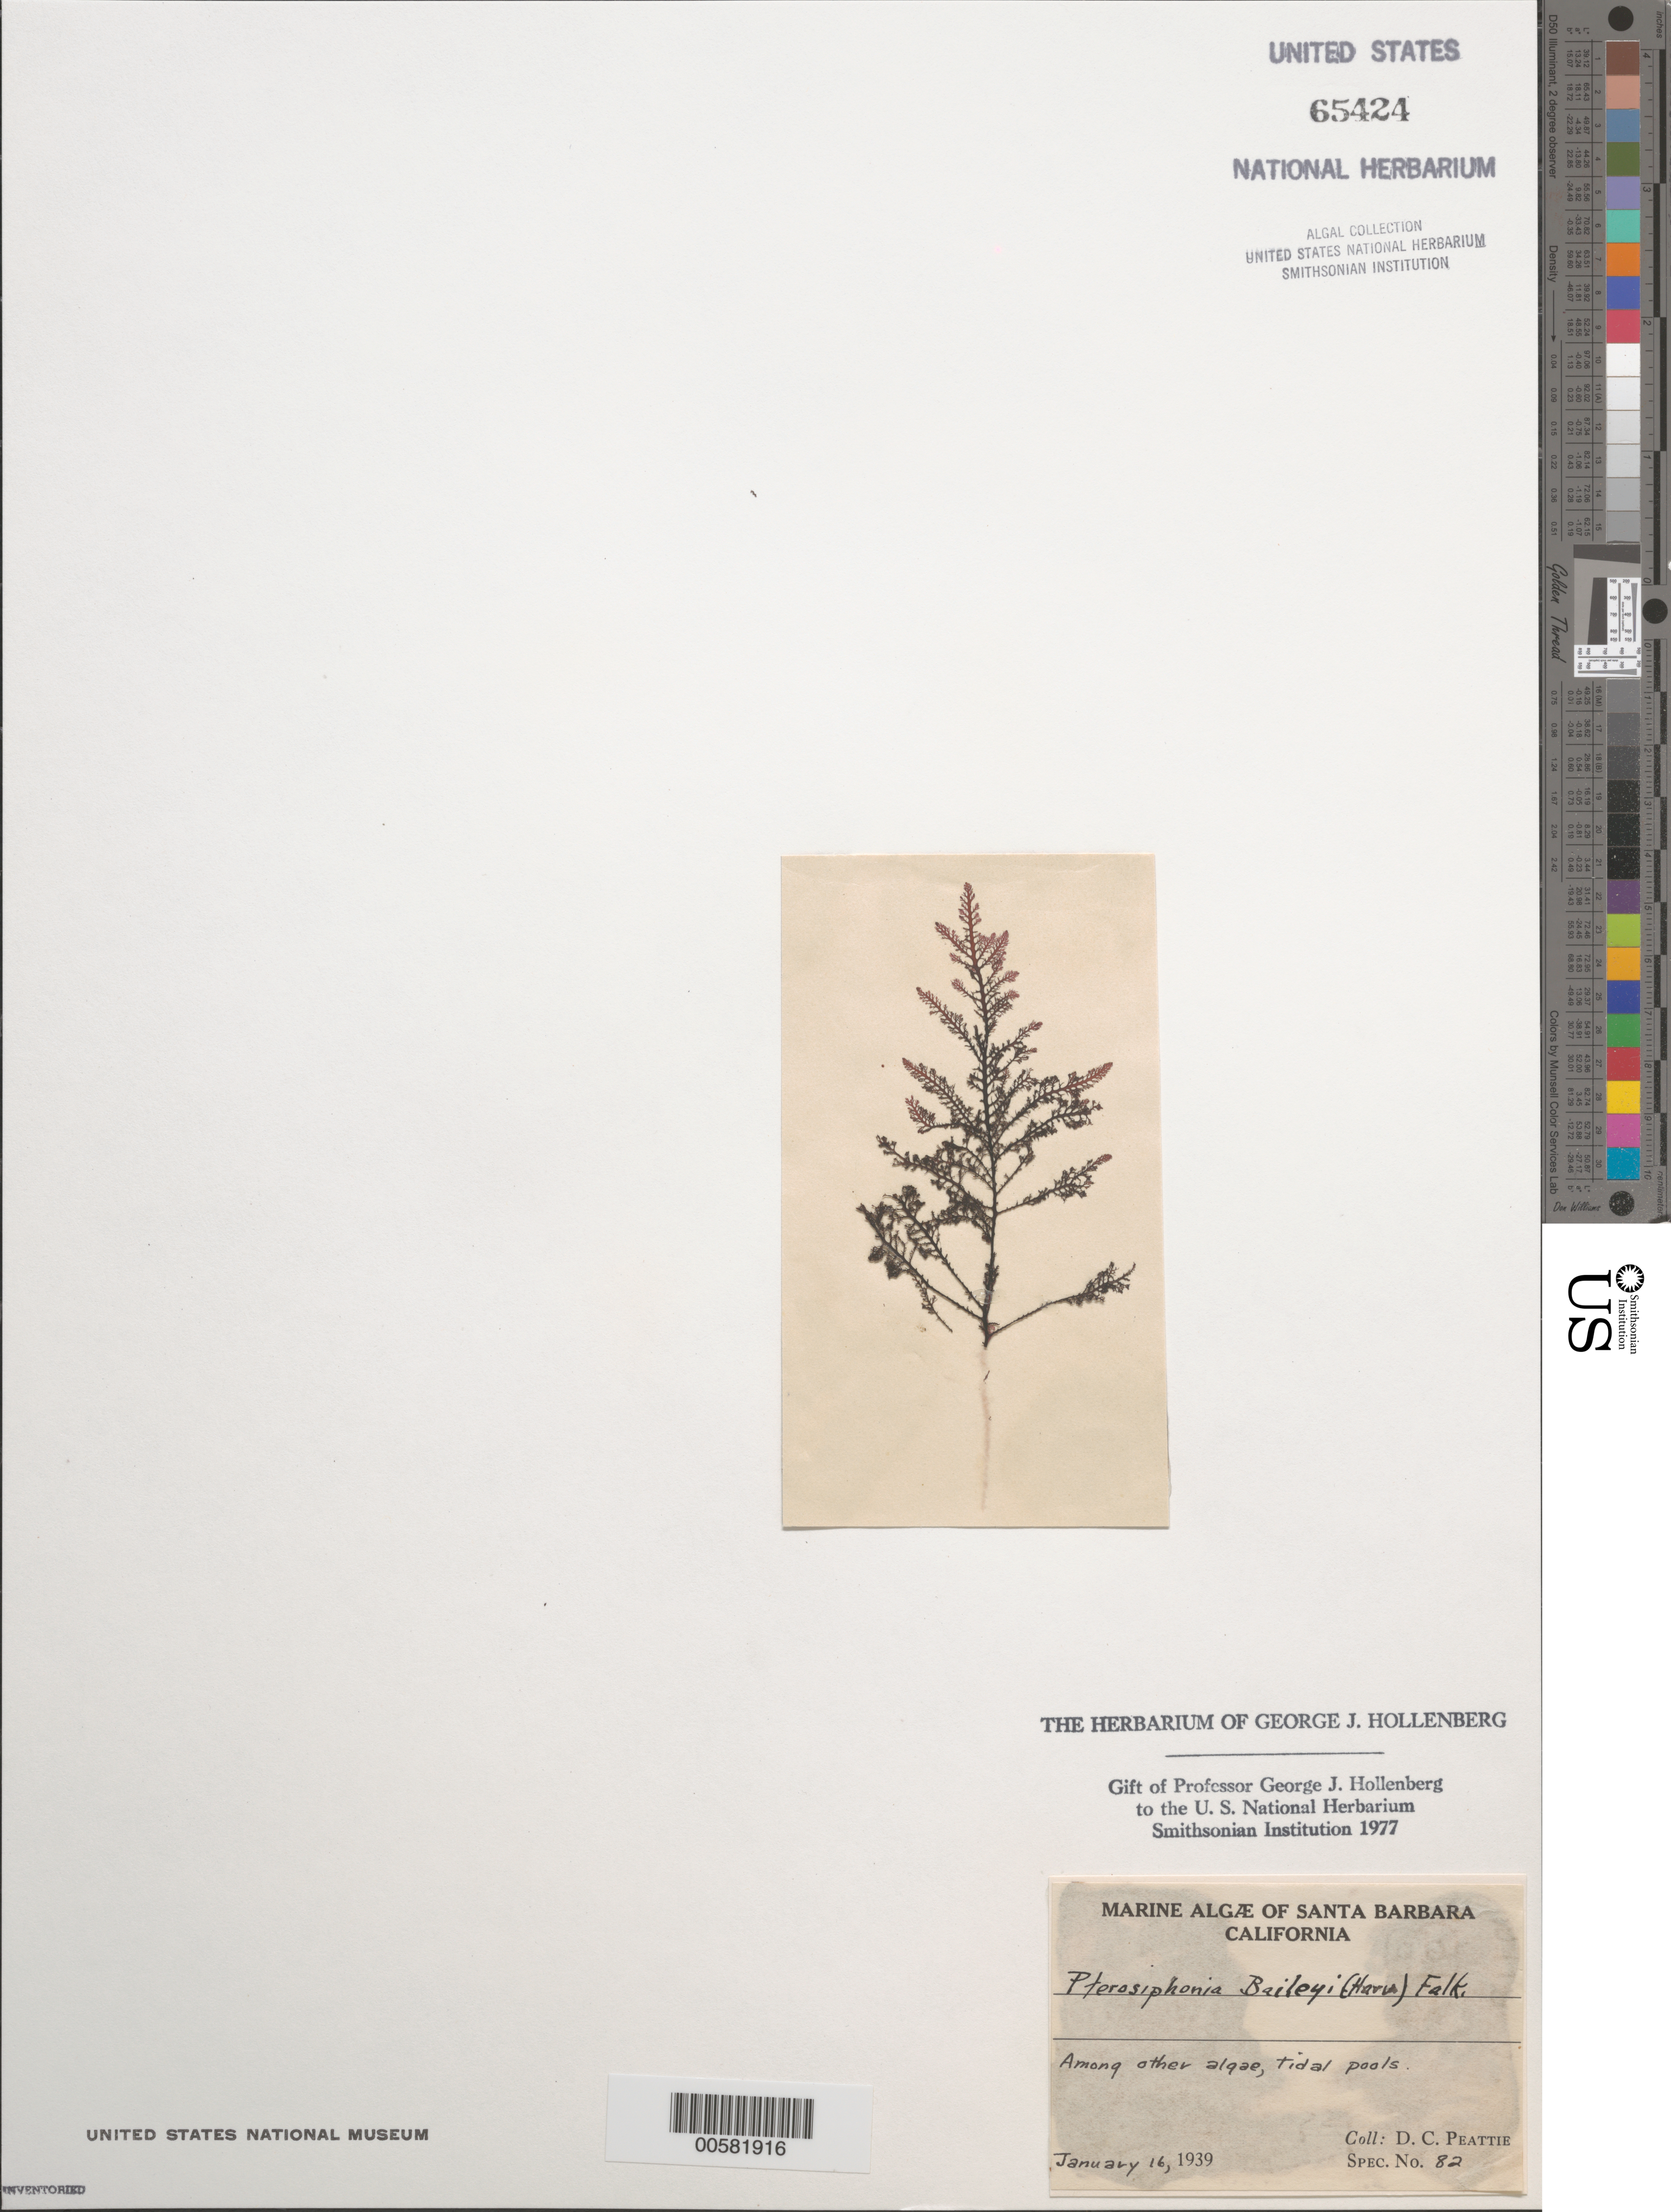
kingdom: Plantae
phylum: Rhodophyta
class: Florideophyceae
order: Ceramiales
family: Rhodomelaceae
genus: Symphyocladiella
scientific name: Symphyocladiella baileyi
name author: (Harvey) D.E.Bustamante et al.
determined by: Algae name updating Project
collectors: D. Peattie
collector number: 82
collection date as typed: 16 Jan 1939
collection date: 1939-01-16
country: United States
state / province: California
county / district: Santa Barbara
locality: Santa Barbara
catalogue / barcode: US 65424